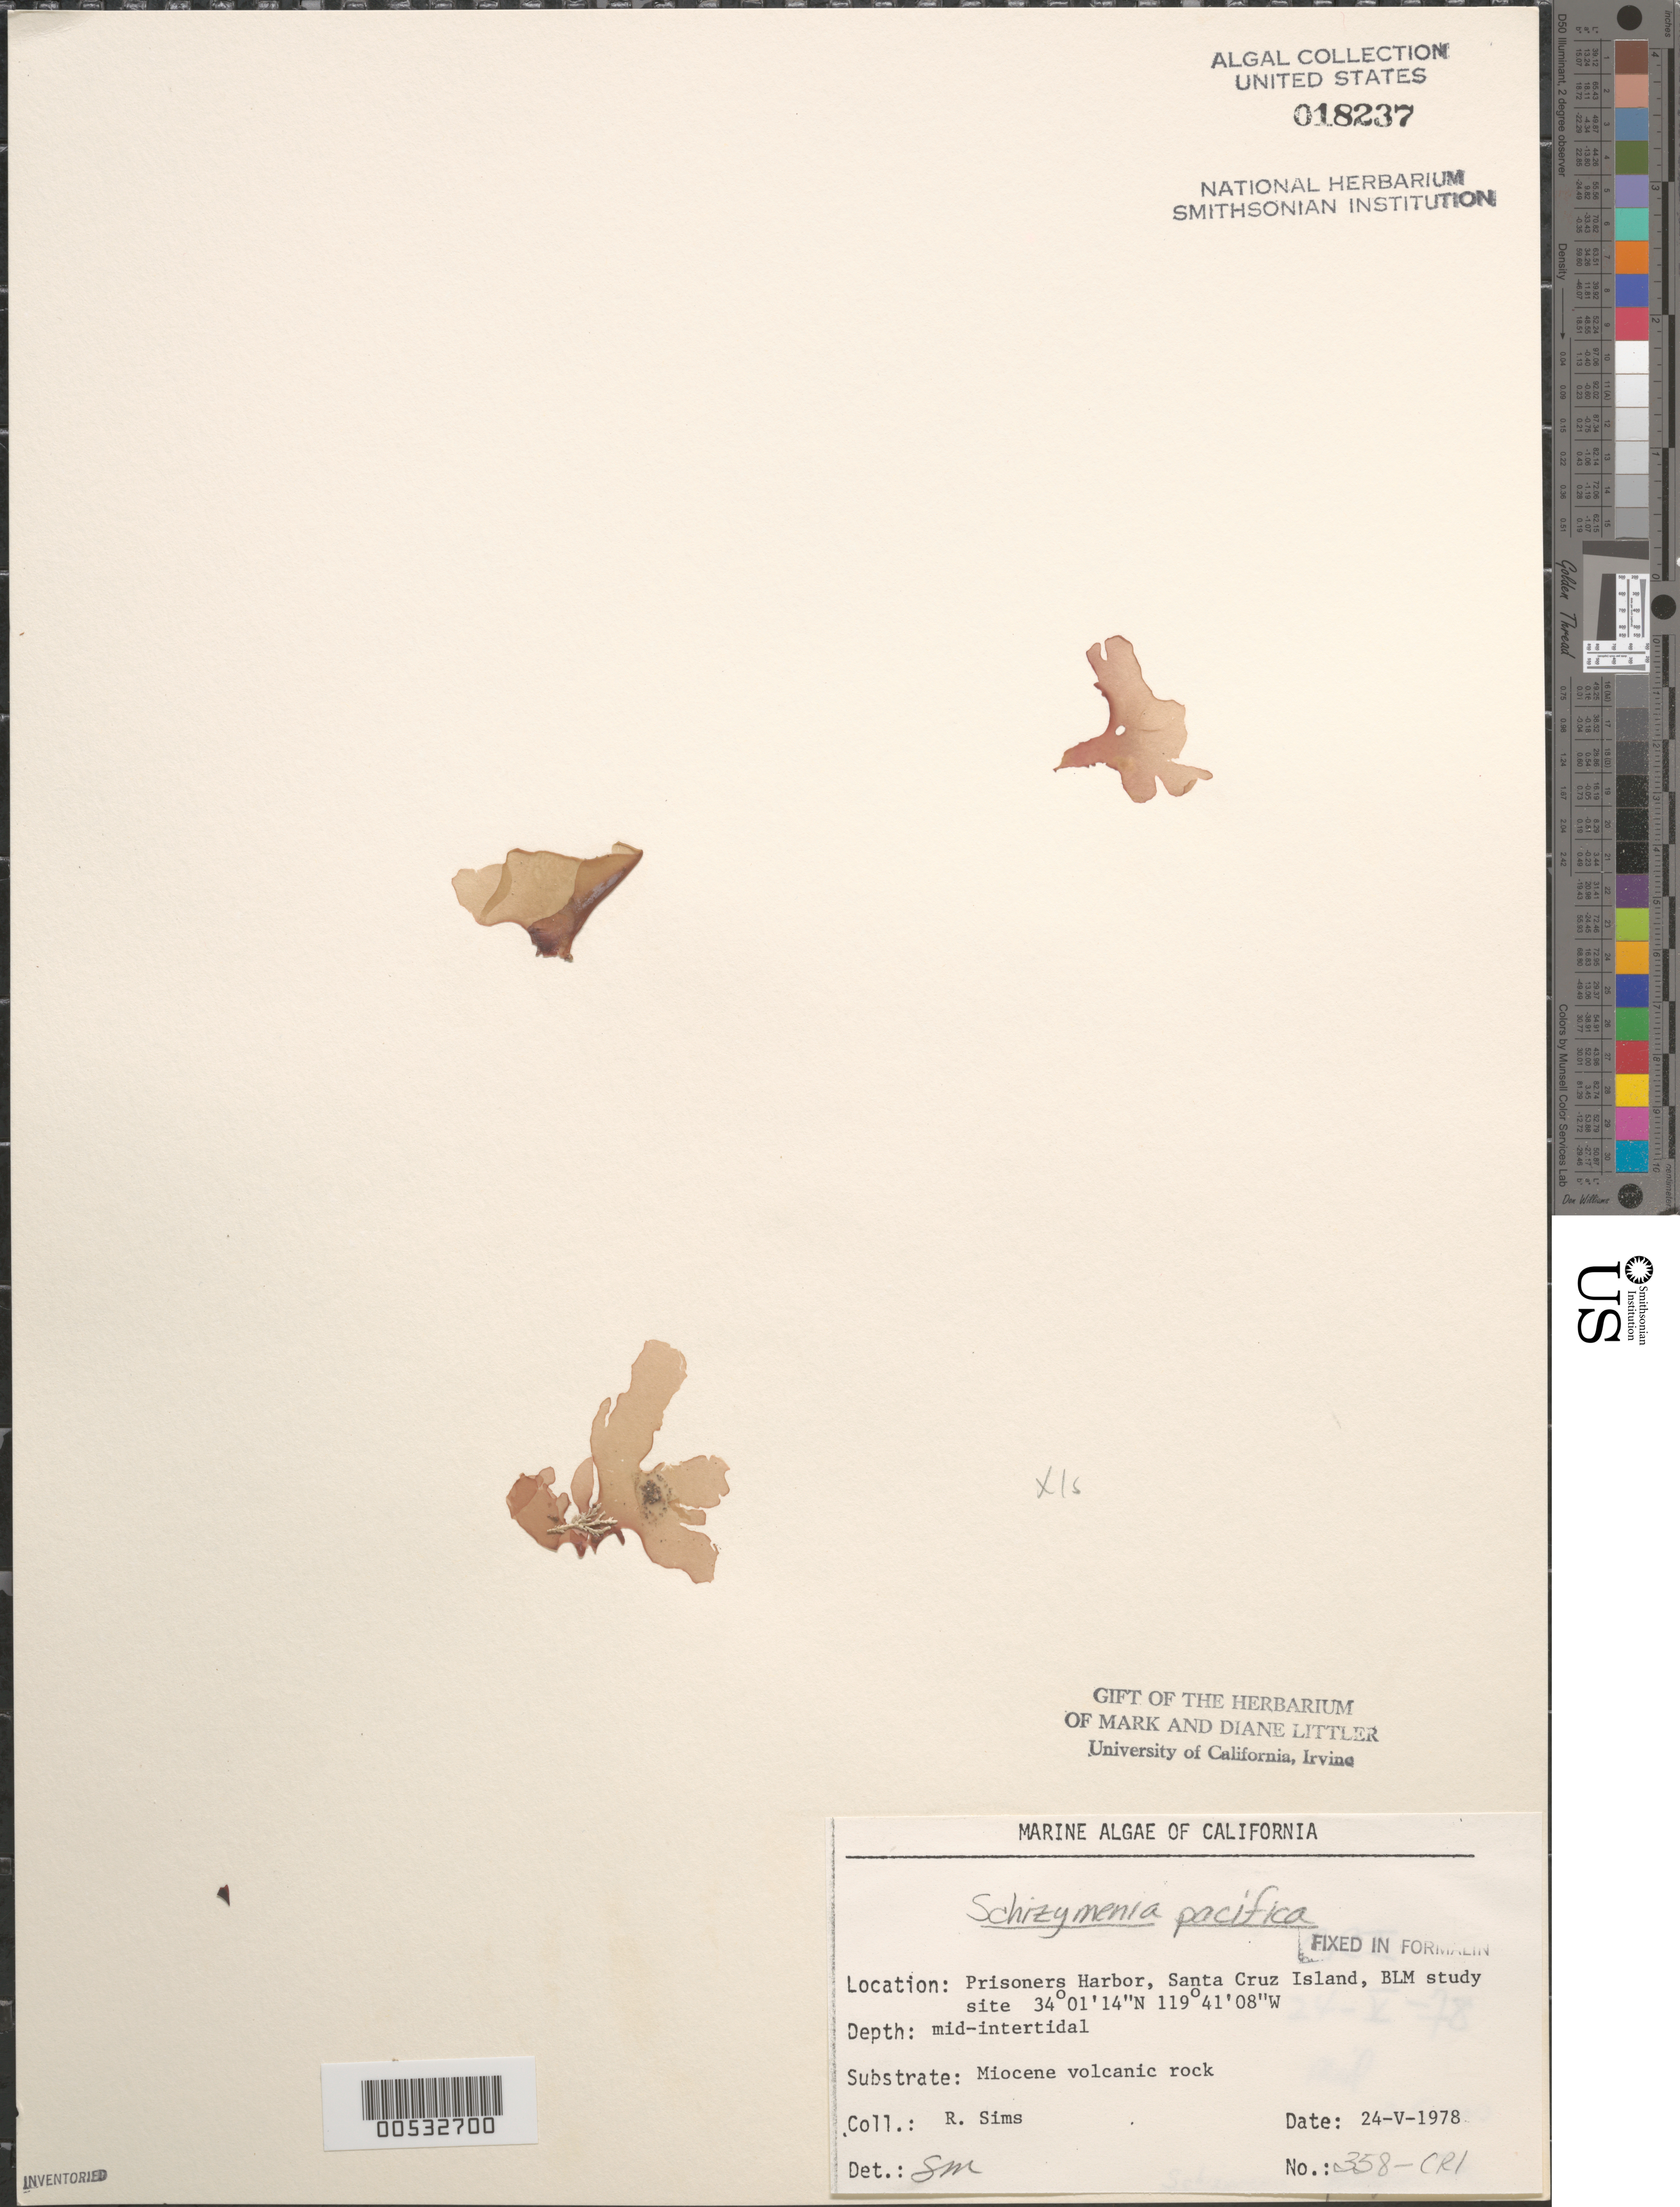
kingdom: Plantae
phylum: Rhodophyta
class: Florideophyceae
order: Nemastomatales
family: Schizymeniaceae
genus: Schizymenia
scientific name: Schizymenia pacifica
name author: (Kylin) Kylin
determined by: Murray, S. N.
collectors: R. H. Sims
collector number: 358-cri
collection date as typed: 24 May 1978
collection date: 1978-05-24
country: United States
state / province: California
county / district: Santa Barbara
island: Santa Cruz Island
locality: Prisoners Harbor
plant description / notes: BLM-SOCALBIGHT Rocky Intertidal Survey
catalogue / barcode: US 18237